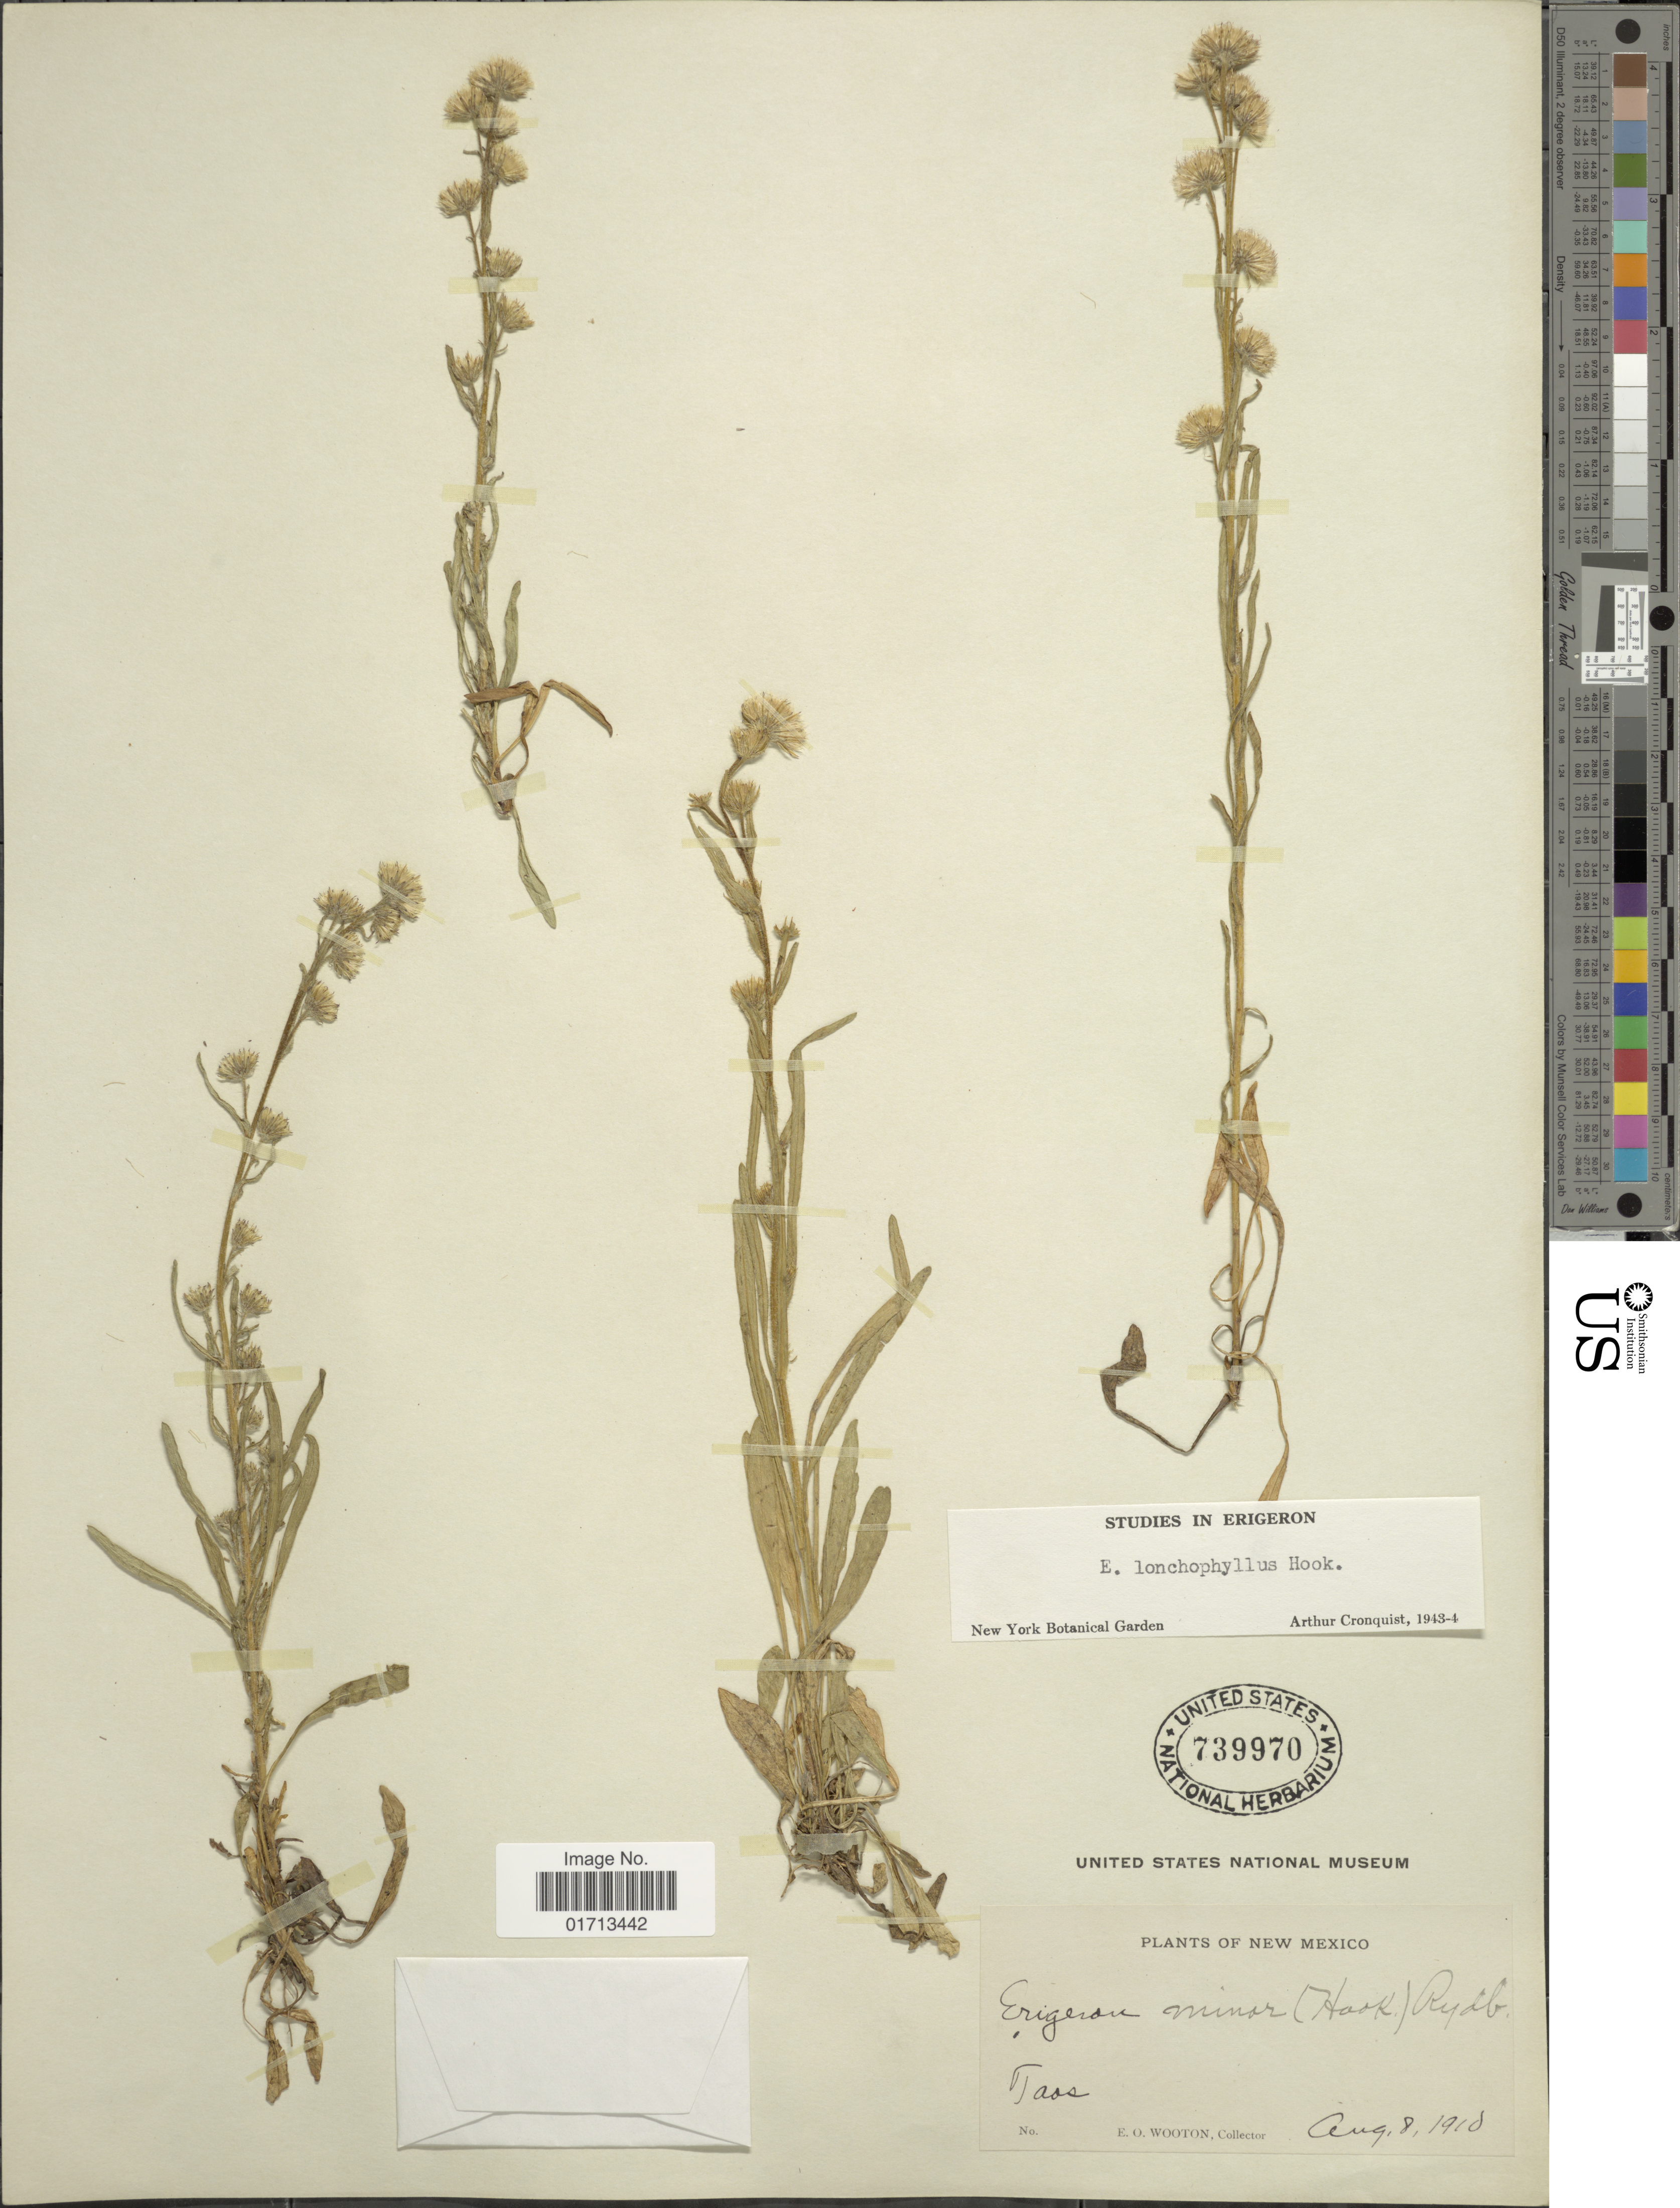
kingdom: Plantae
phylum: Tracheophyta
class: Magnoliopsida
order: Asterales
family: Asteraceae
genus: Erigeron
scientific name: Erigeron lonchophyllus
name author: Hook.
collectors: E. O. Wooton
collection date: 1910-08-08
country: United States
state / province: New Mexico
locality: Taos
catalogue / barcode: US 739970